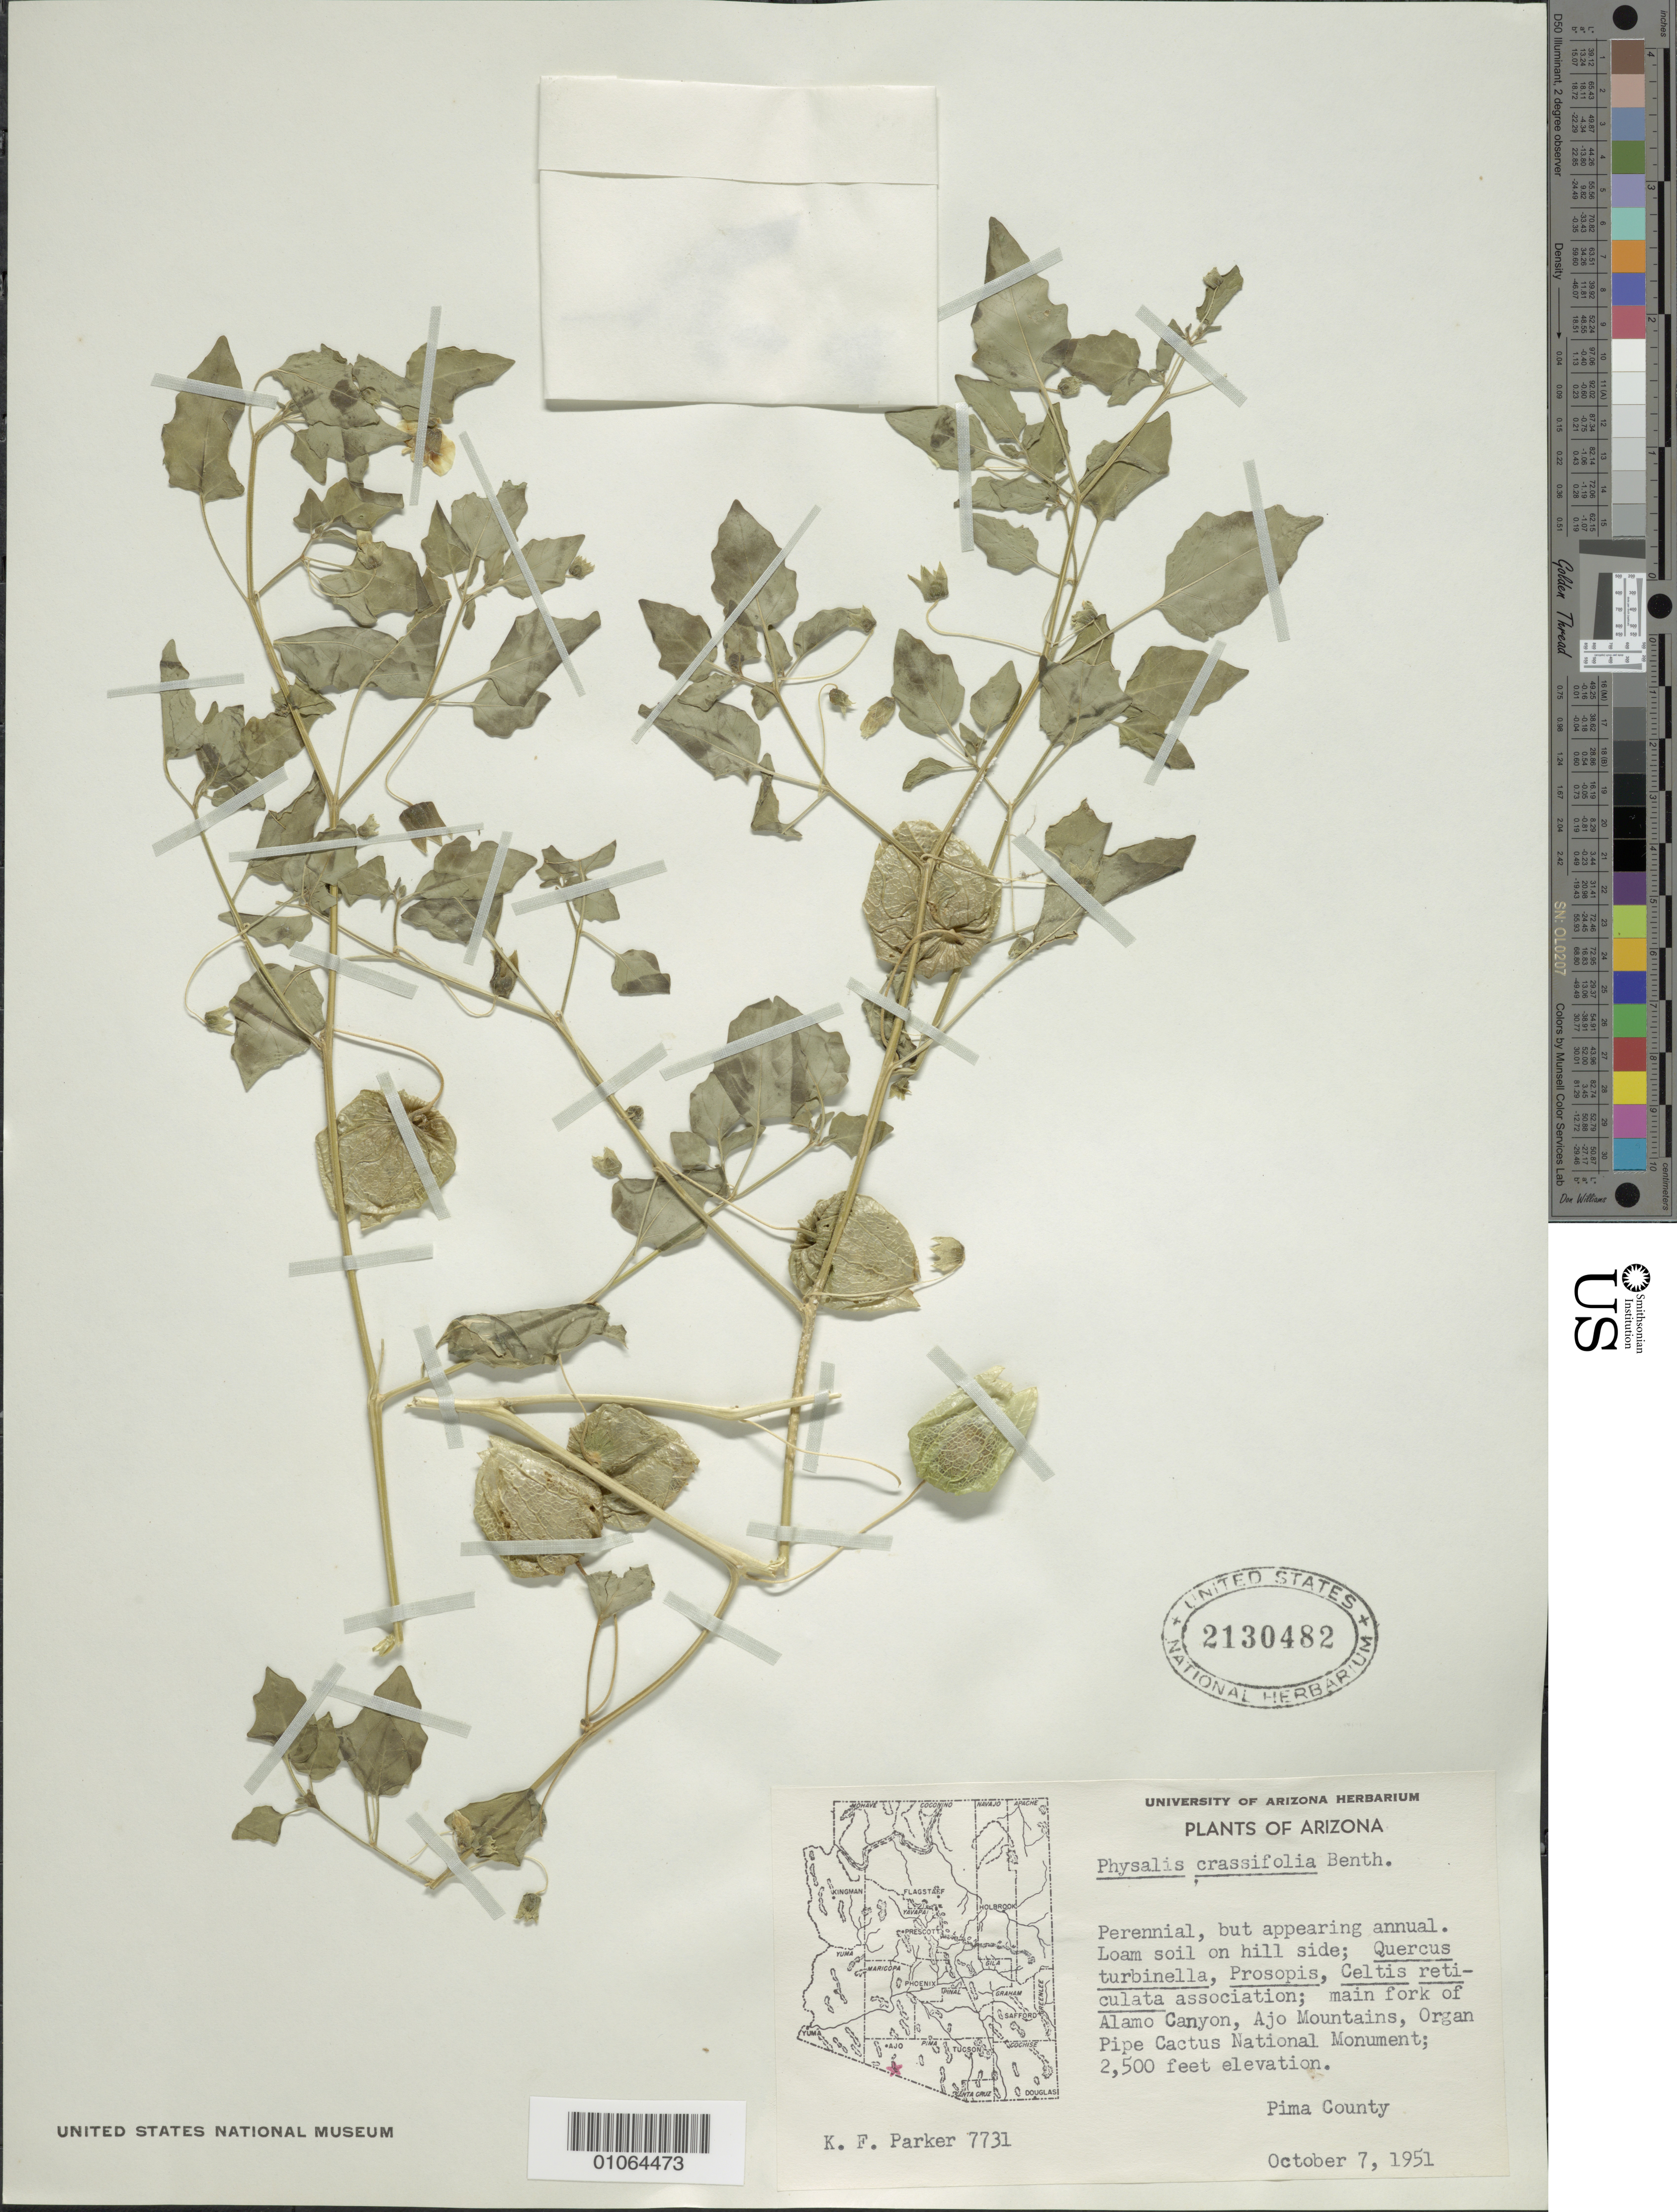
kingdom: Plantae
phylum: Tracheophyta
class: Magnoliopsida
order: Solanales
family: Solanaceae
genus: Physalis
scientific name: Physalis crassifolia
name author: Benth.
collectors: K. F. Parker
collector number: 7731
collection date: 1951-10-07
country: United States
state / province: Arizona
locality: Main fork of Alamo Canyon, Ajo Mountains, Organ Pipe Cactus National Monument. Pima County.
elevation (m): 762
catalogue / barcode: US 2130482